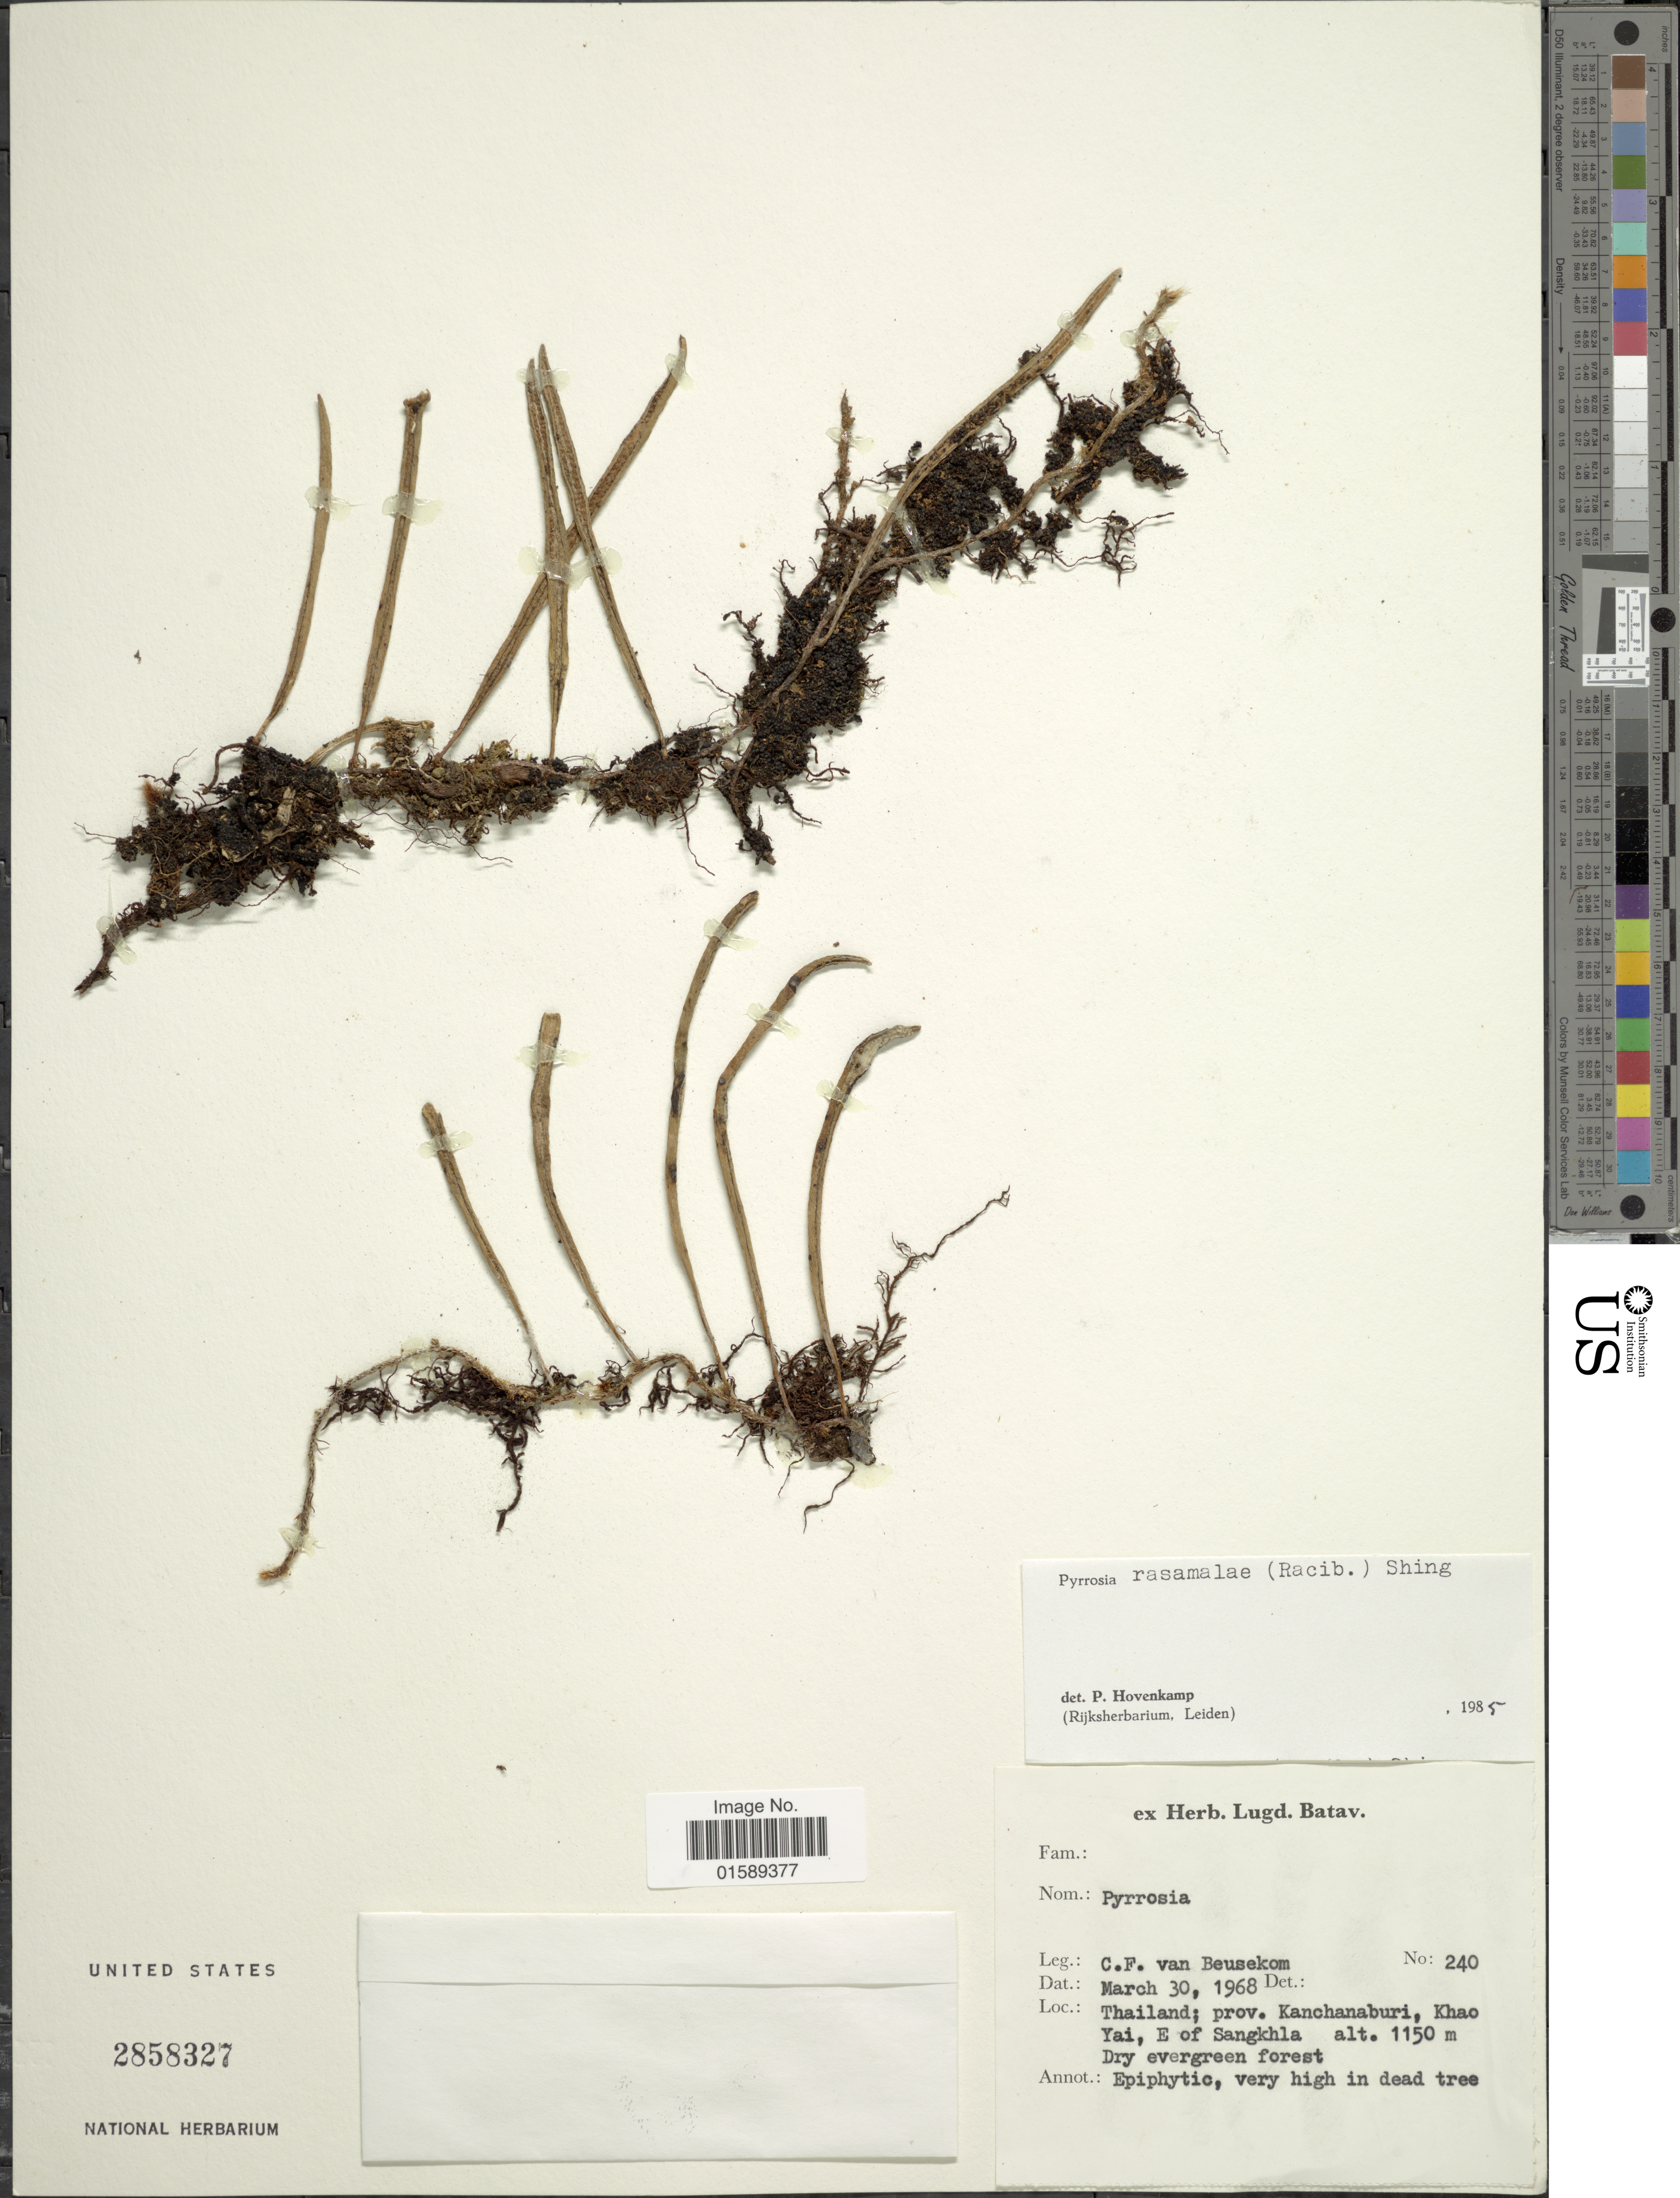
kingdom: Plantae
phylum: Tracheophyta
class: Polypodiopsida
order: Polypodiales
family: Polypodiaceae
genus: Pyrrosia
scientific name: Pyrrosia rasamalae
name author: (Racib.) K.H. Shing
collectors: C. F. Beusekom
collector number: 240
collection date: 1968-03-30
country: Thailand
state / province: Kanchanaburi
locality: Thailand; prov. Kanchanaburi, Khao Yai, E of Sangkhla.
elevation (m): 1150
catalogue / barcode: US 2858327